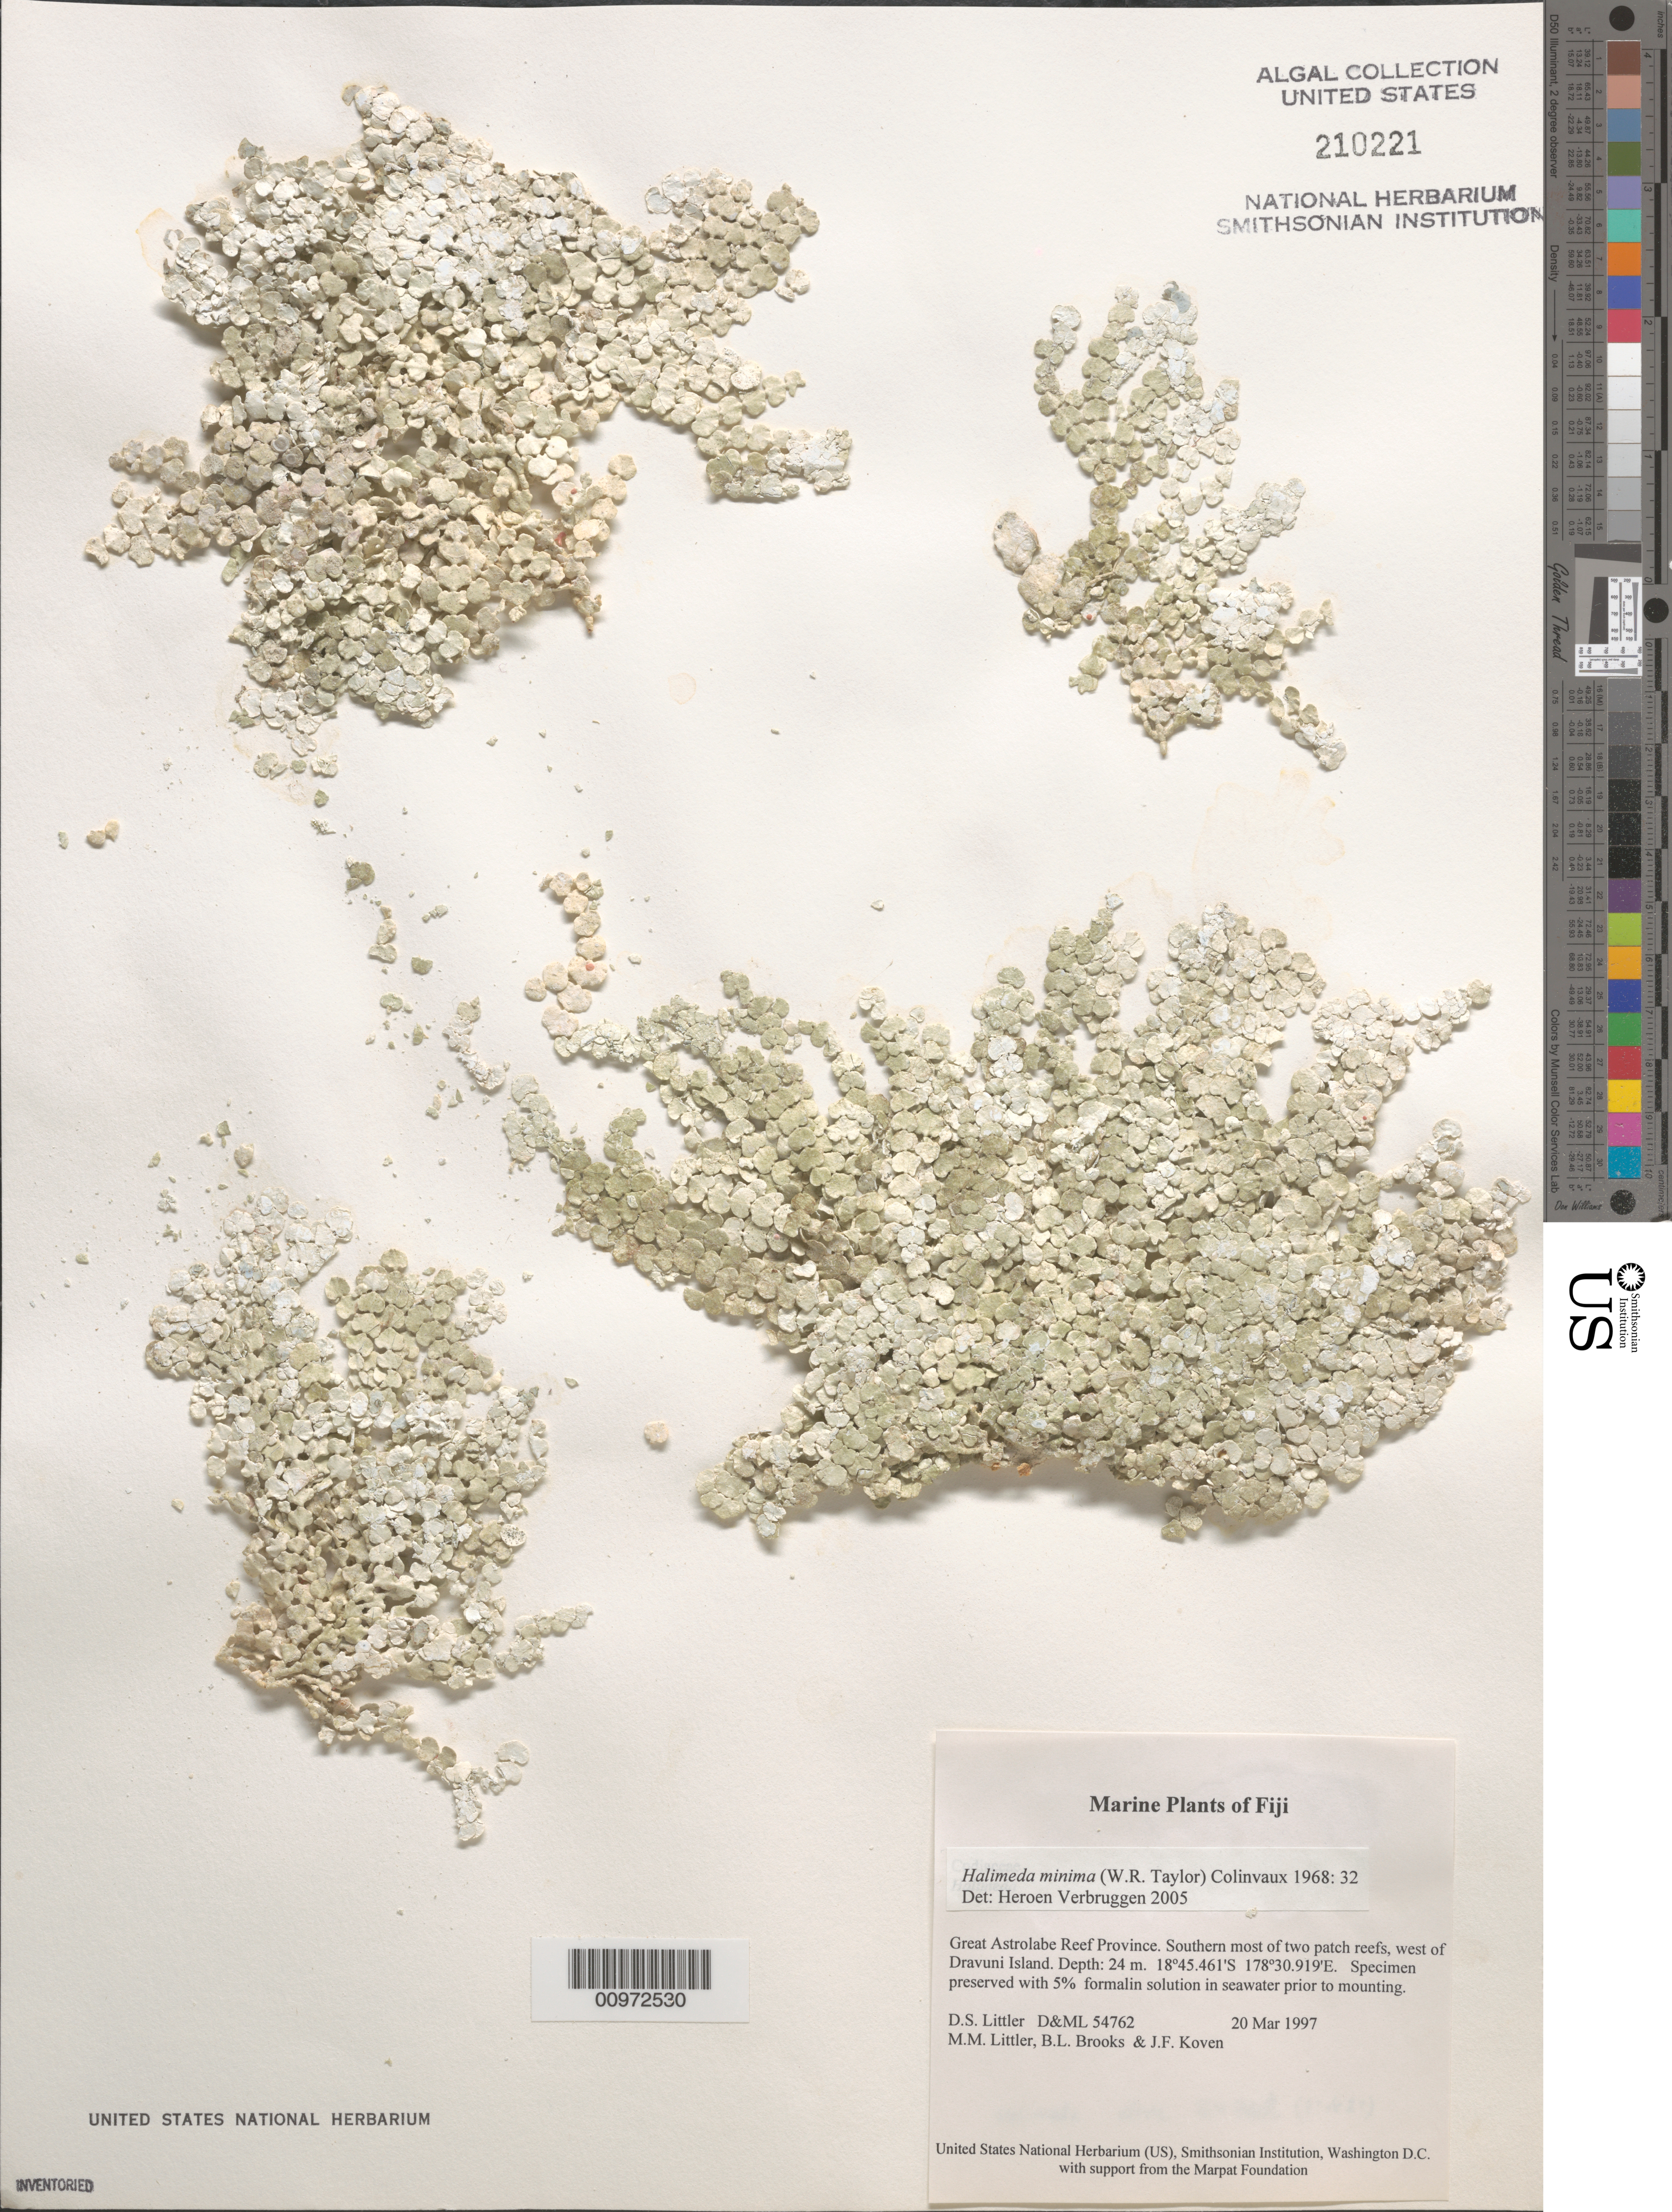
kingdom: Plantae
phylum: Chlorophyta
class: Ulvophyceae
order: Bryopsidales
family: Halimedaceae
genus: Halimeda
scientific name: Halimeda minima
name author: (W.R. Taylor) Hillis-Colinvaux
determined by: Verbruggen, H.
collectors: D. S. Littler, M. M. Littler, B. Brooks & J. Koven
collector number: D&ML 54762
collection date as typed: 20 Mar 1997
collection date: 1997-03-20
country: Fiji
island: Great Astrolabe Reef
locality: Great Astrolabe Reef, west of Dravuni Island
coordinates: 18 45.461'S, 178 30.919'E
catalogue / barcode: US 210221